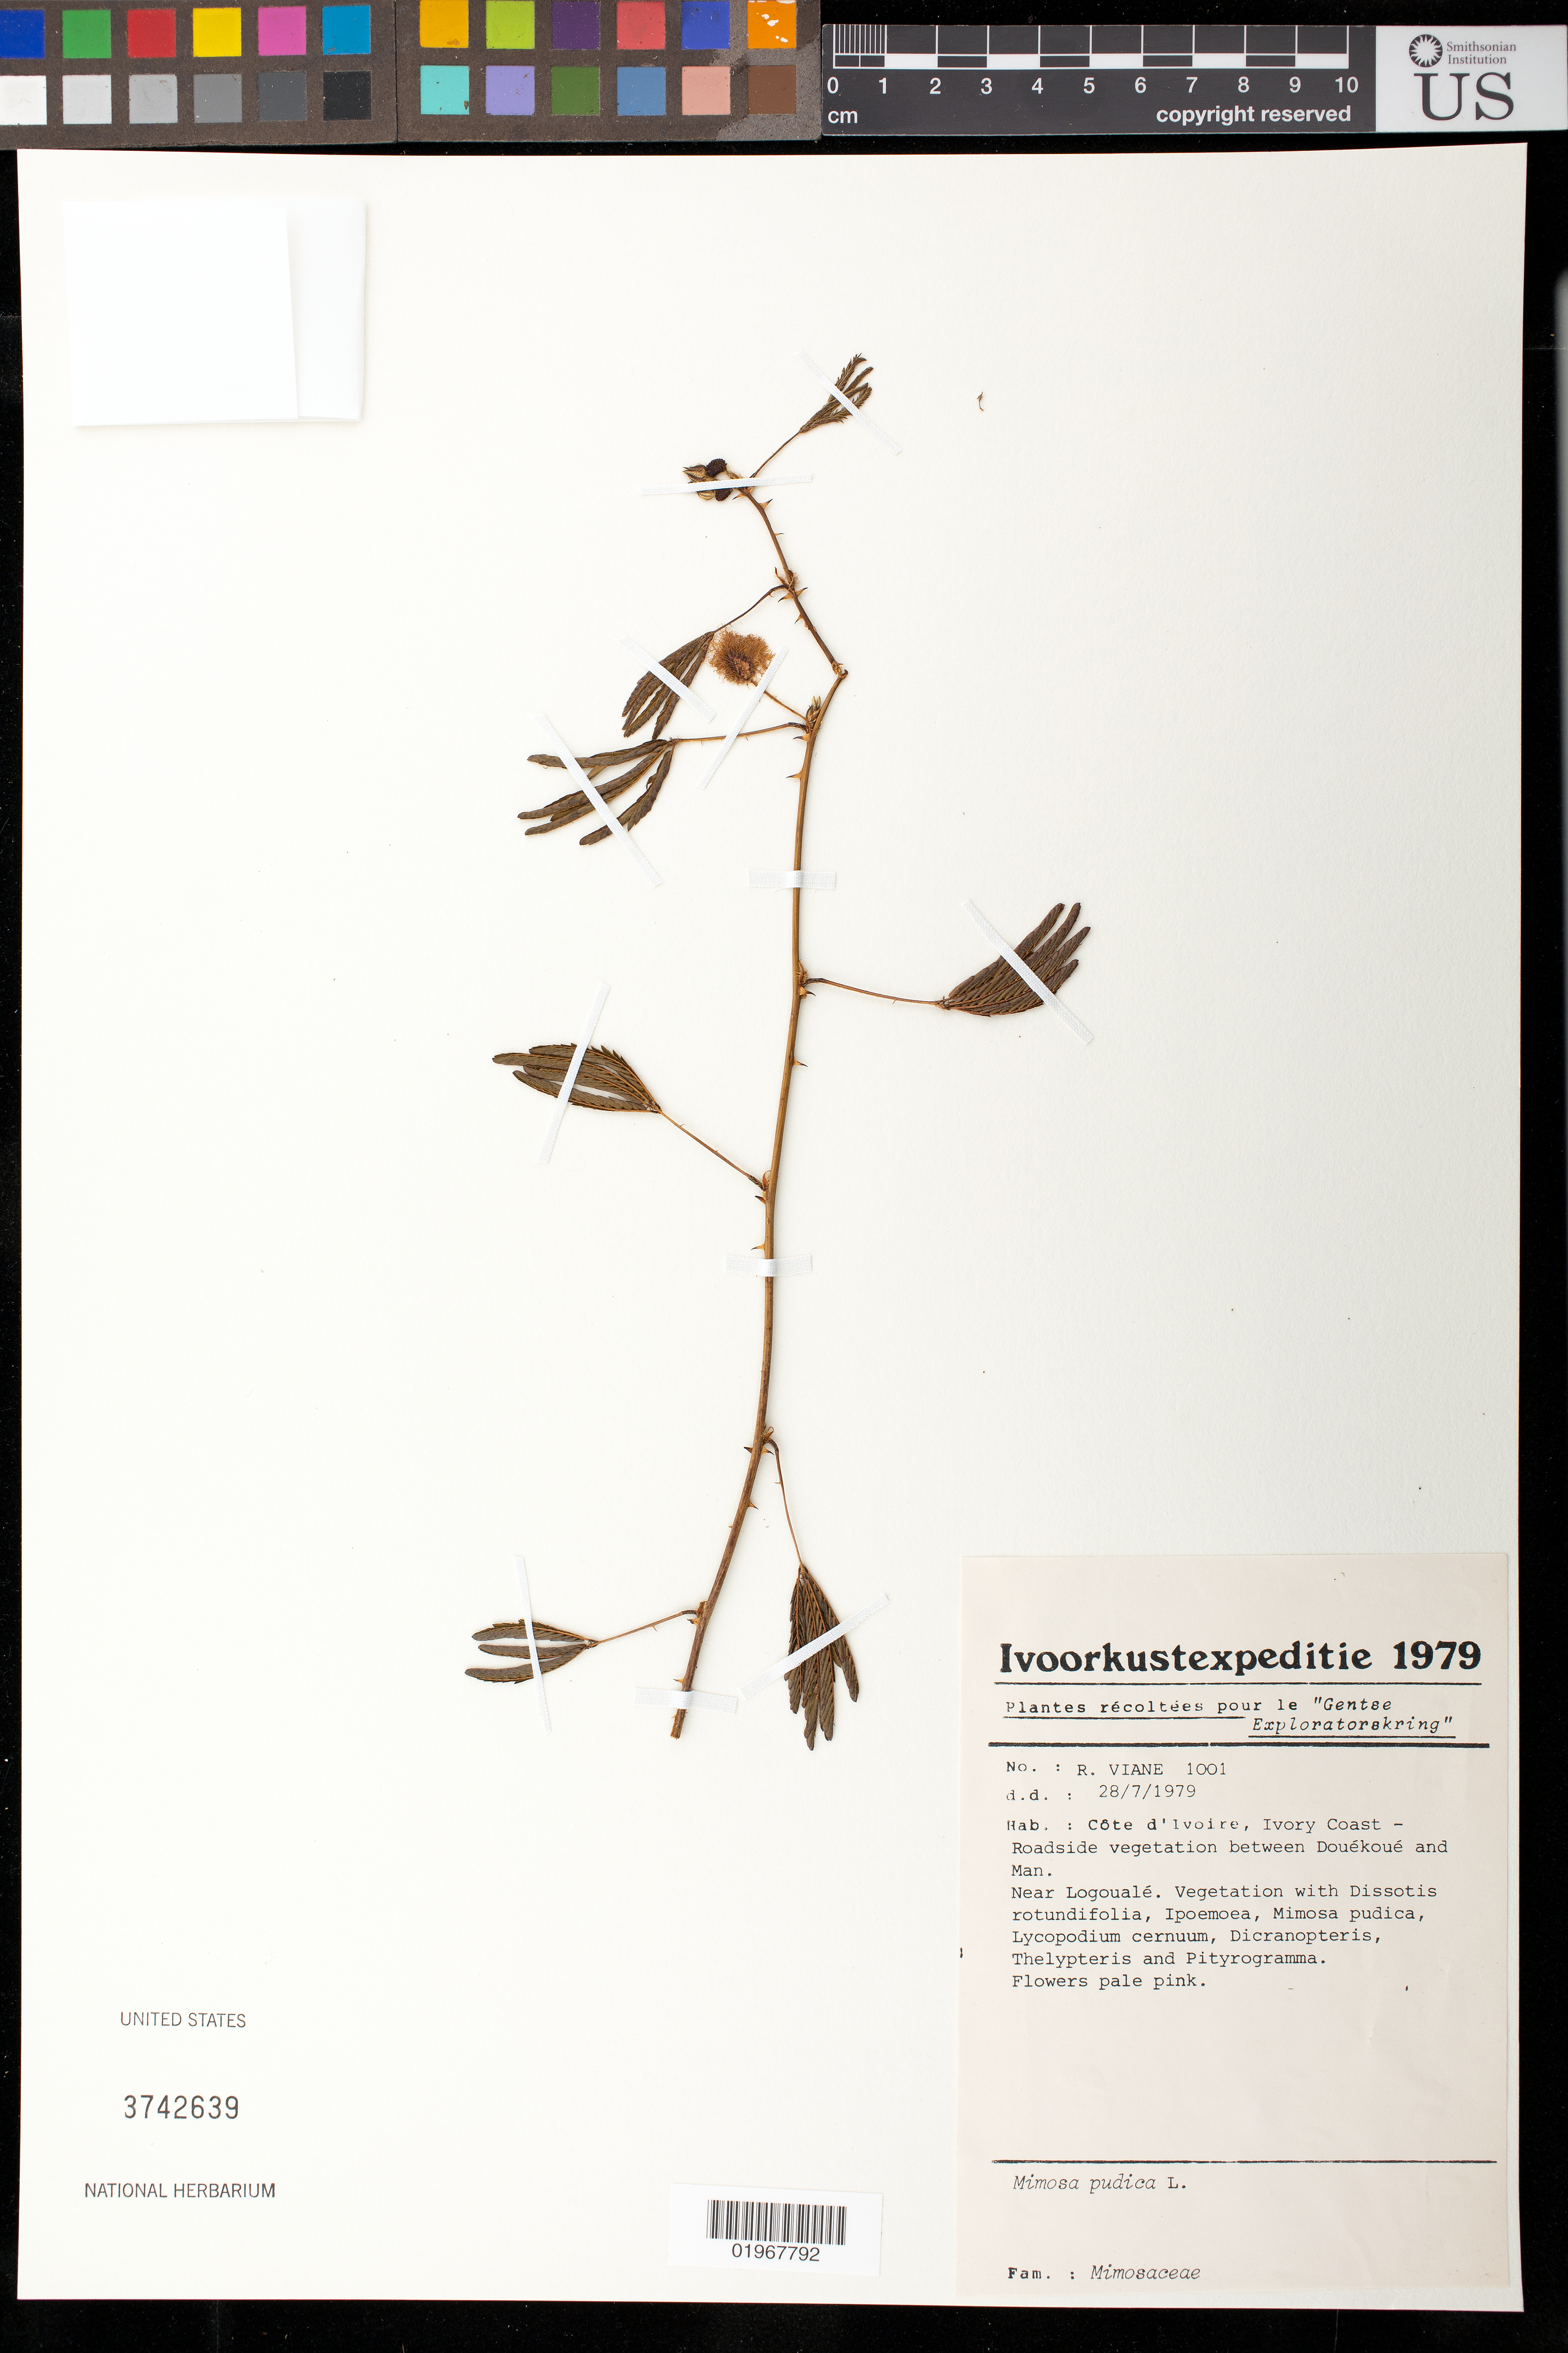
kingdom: Plantae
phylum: Tracheophyta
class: Magnoliopsida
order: Fabales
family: Fabaceae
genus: Mimosa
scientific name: Mimosa pudica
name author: L.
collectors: R. Viane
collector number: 1001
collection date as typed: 28/7/1979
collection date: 1979-07-28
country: Ivory Coast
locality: Cote d'Ivoire. Roadside vegetation between Douekoue and Man. Near Logouale.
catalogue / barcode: US 3742639